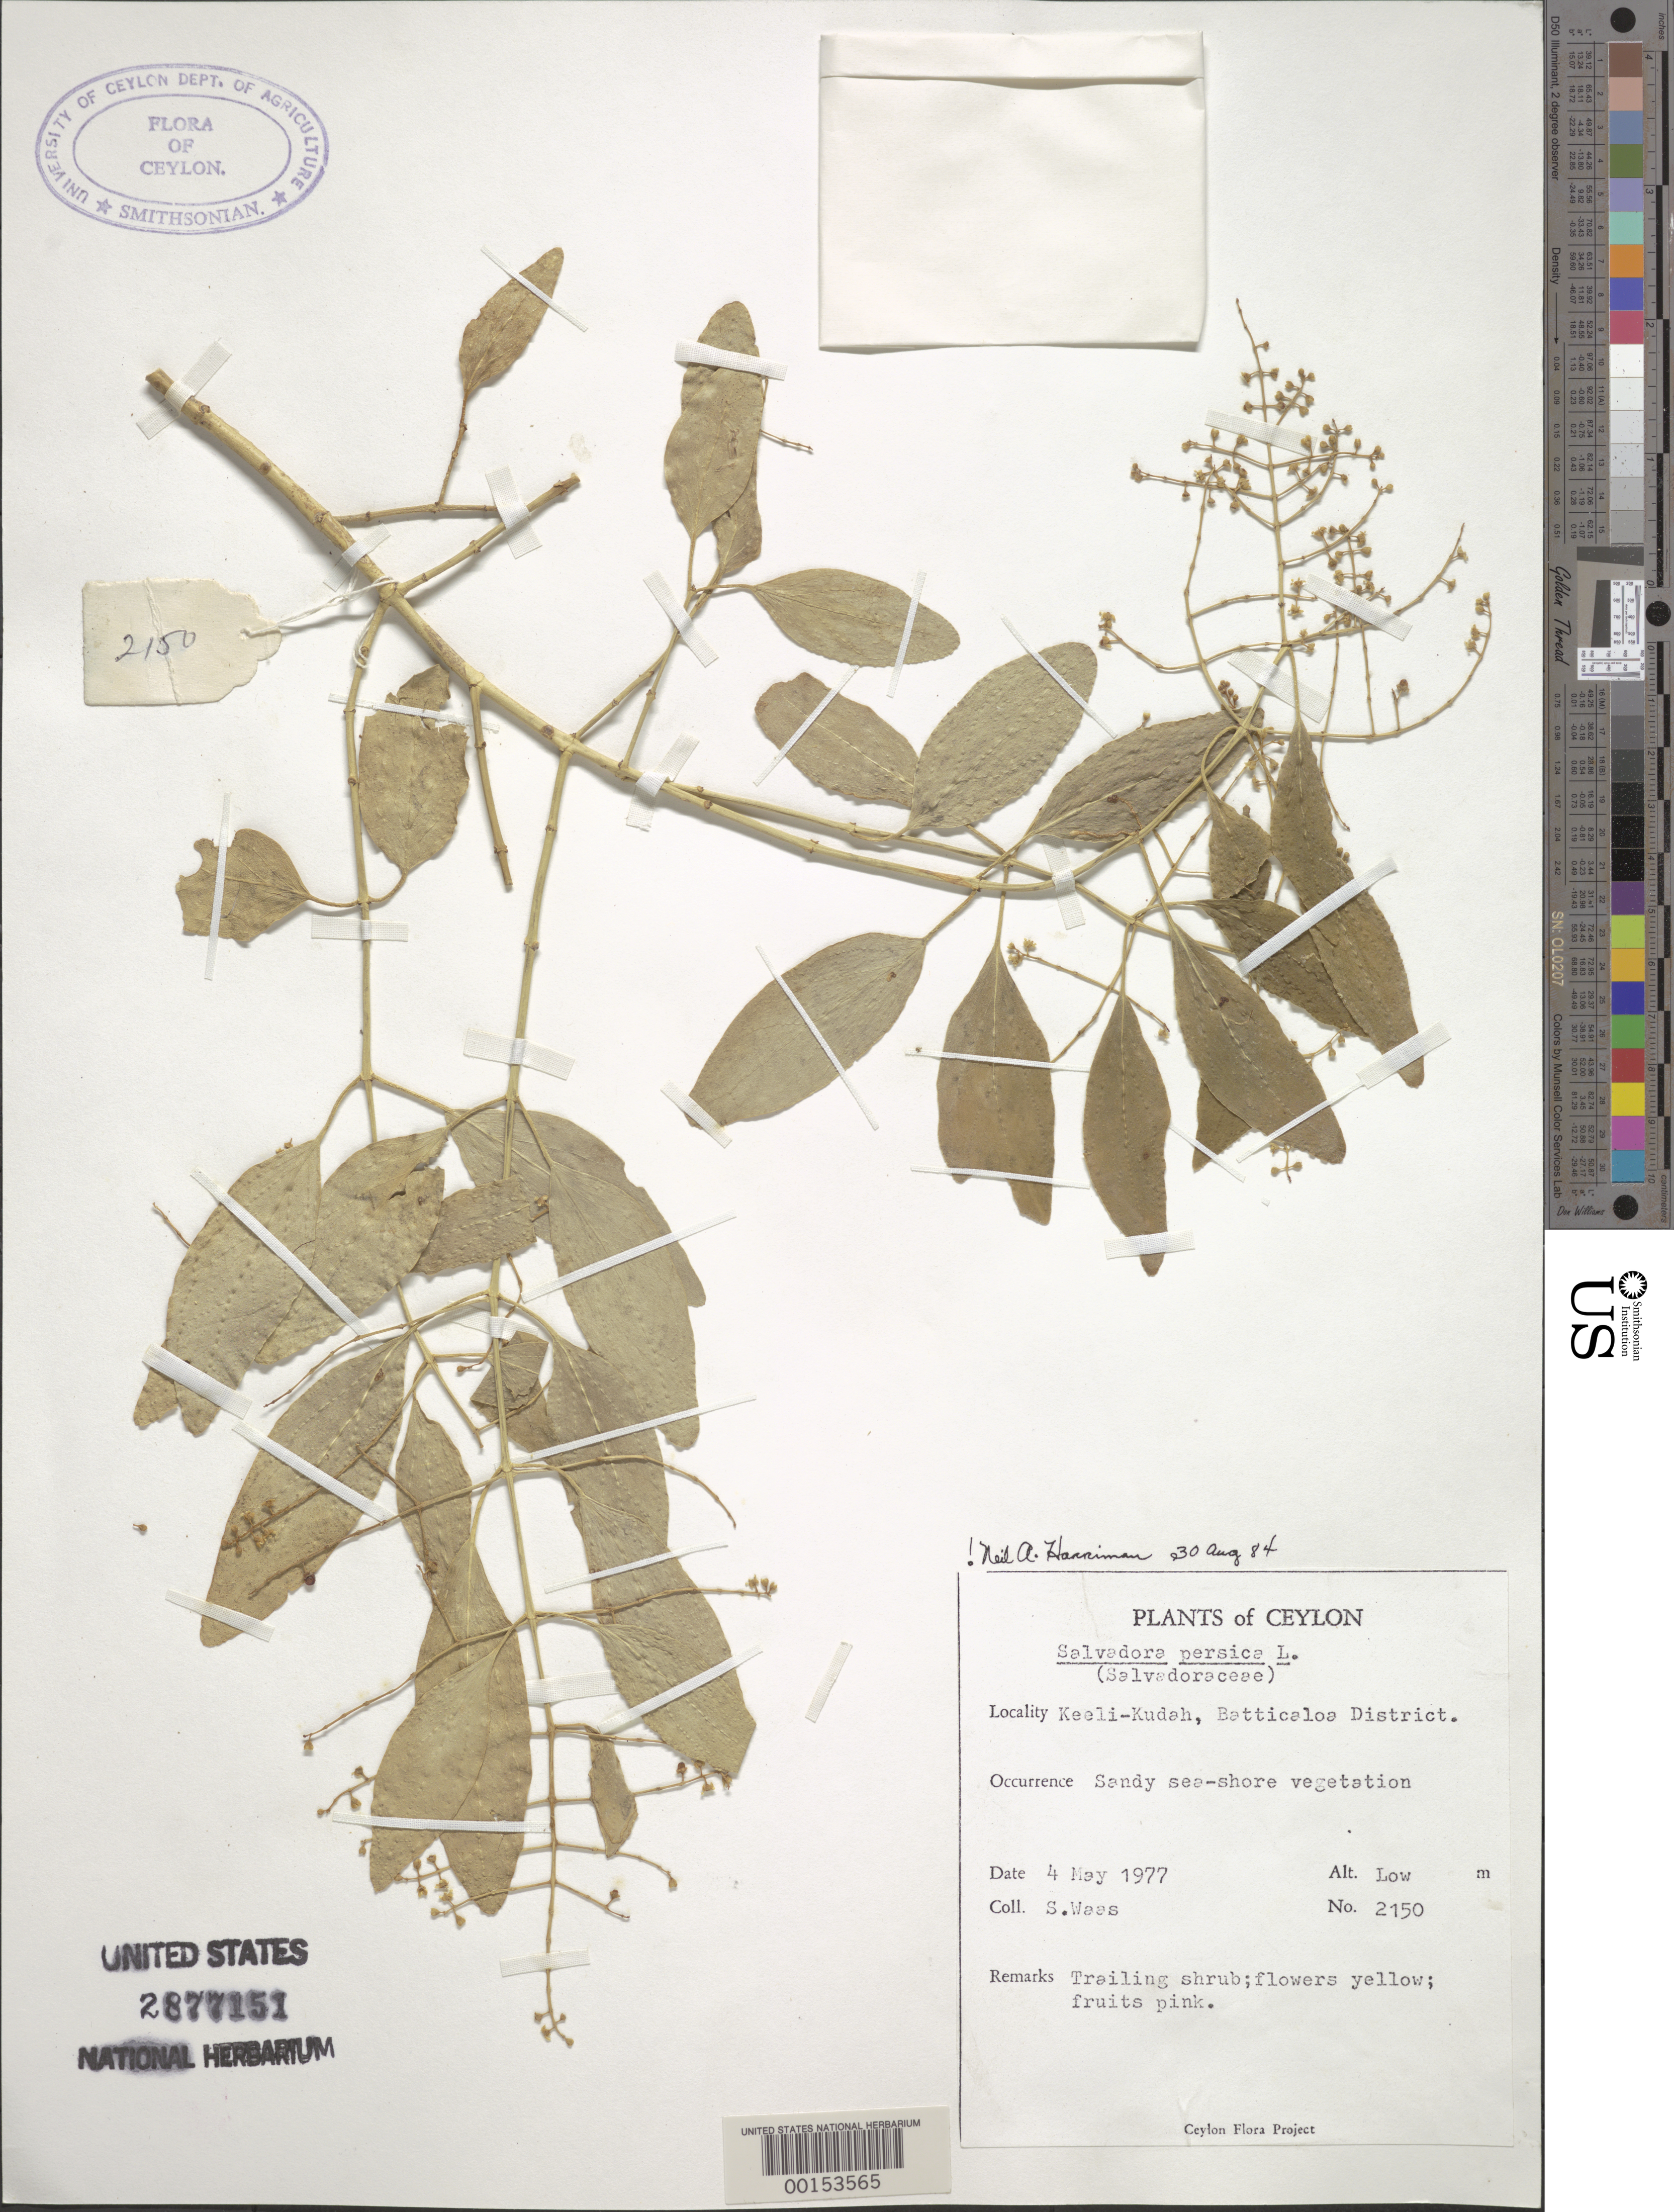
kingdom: Plantae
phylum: Tracheophyta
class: Magnoliopsida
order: Brassicales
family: Salvadoraceae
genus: Salvadora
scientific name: Salvadora persica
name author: L.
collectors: S. Waas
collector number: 2150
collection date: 1977-05-04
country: Sri Lanka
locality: Ceylon. Keeli-Kudah, Batticaloa District.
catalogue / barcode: US 2877151